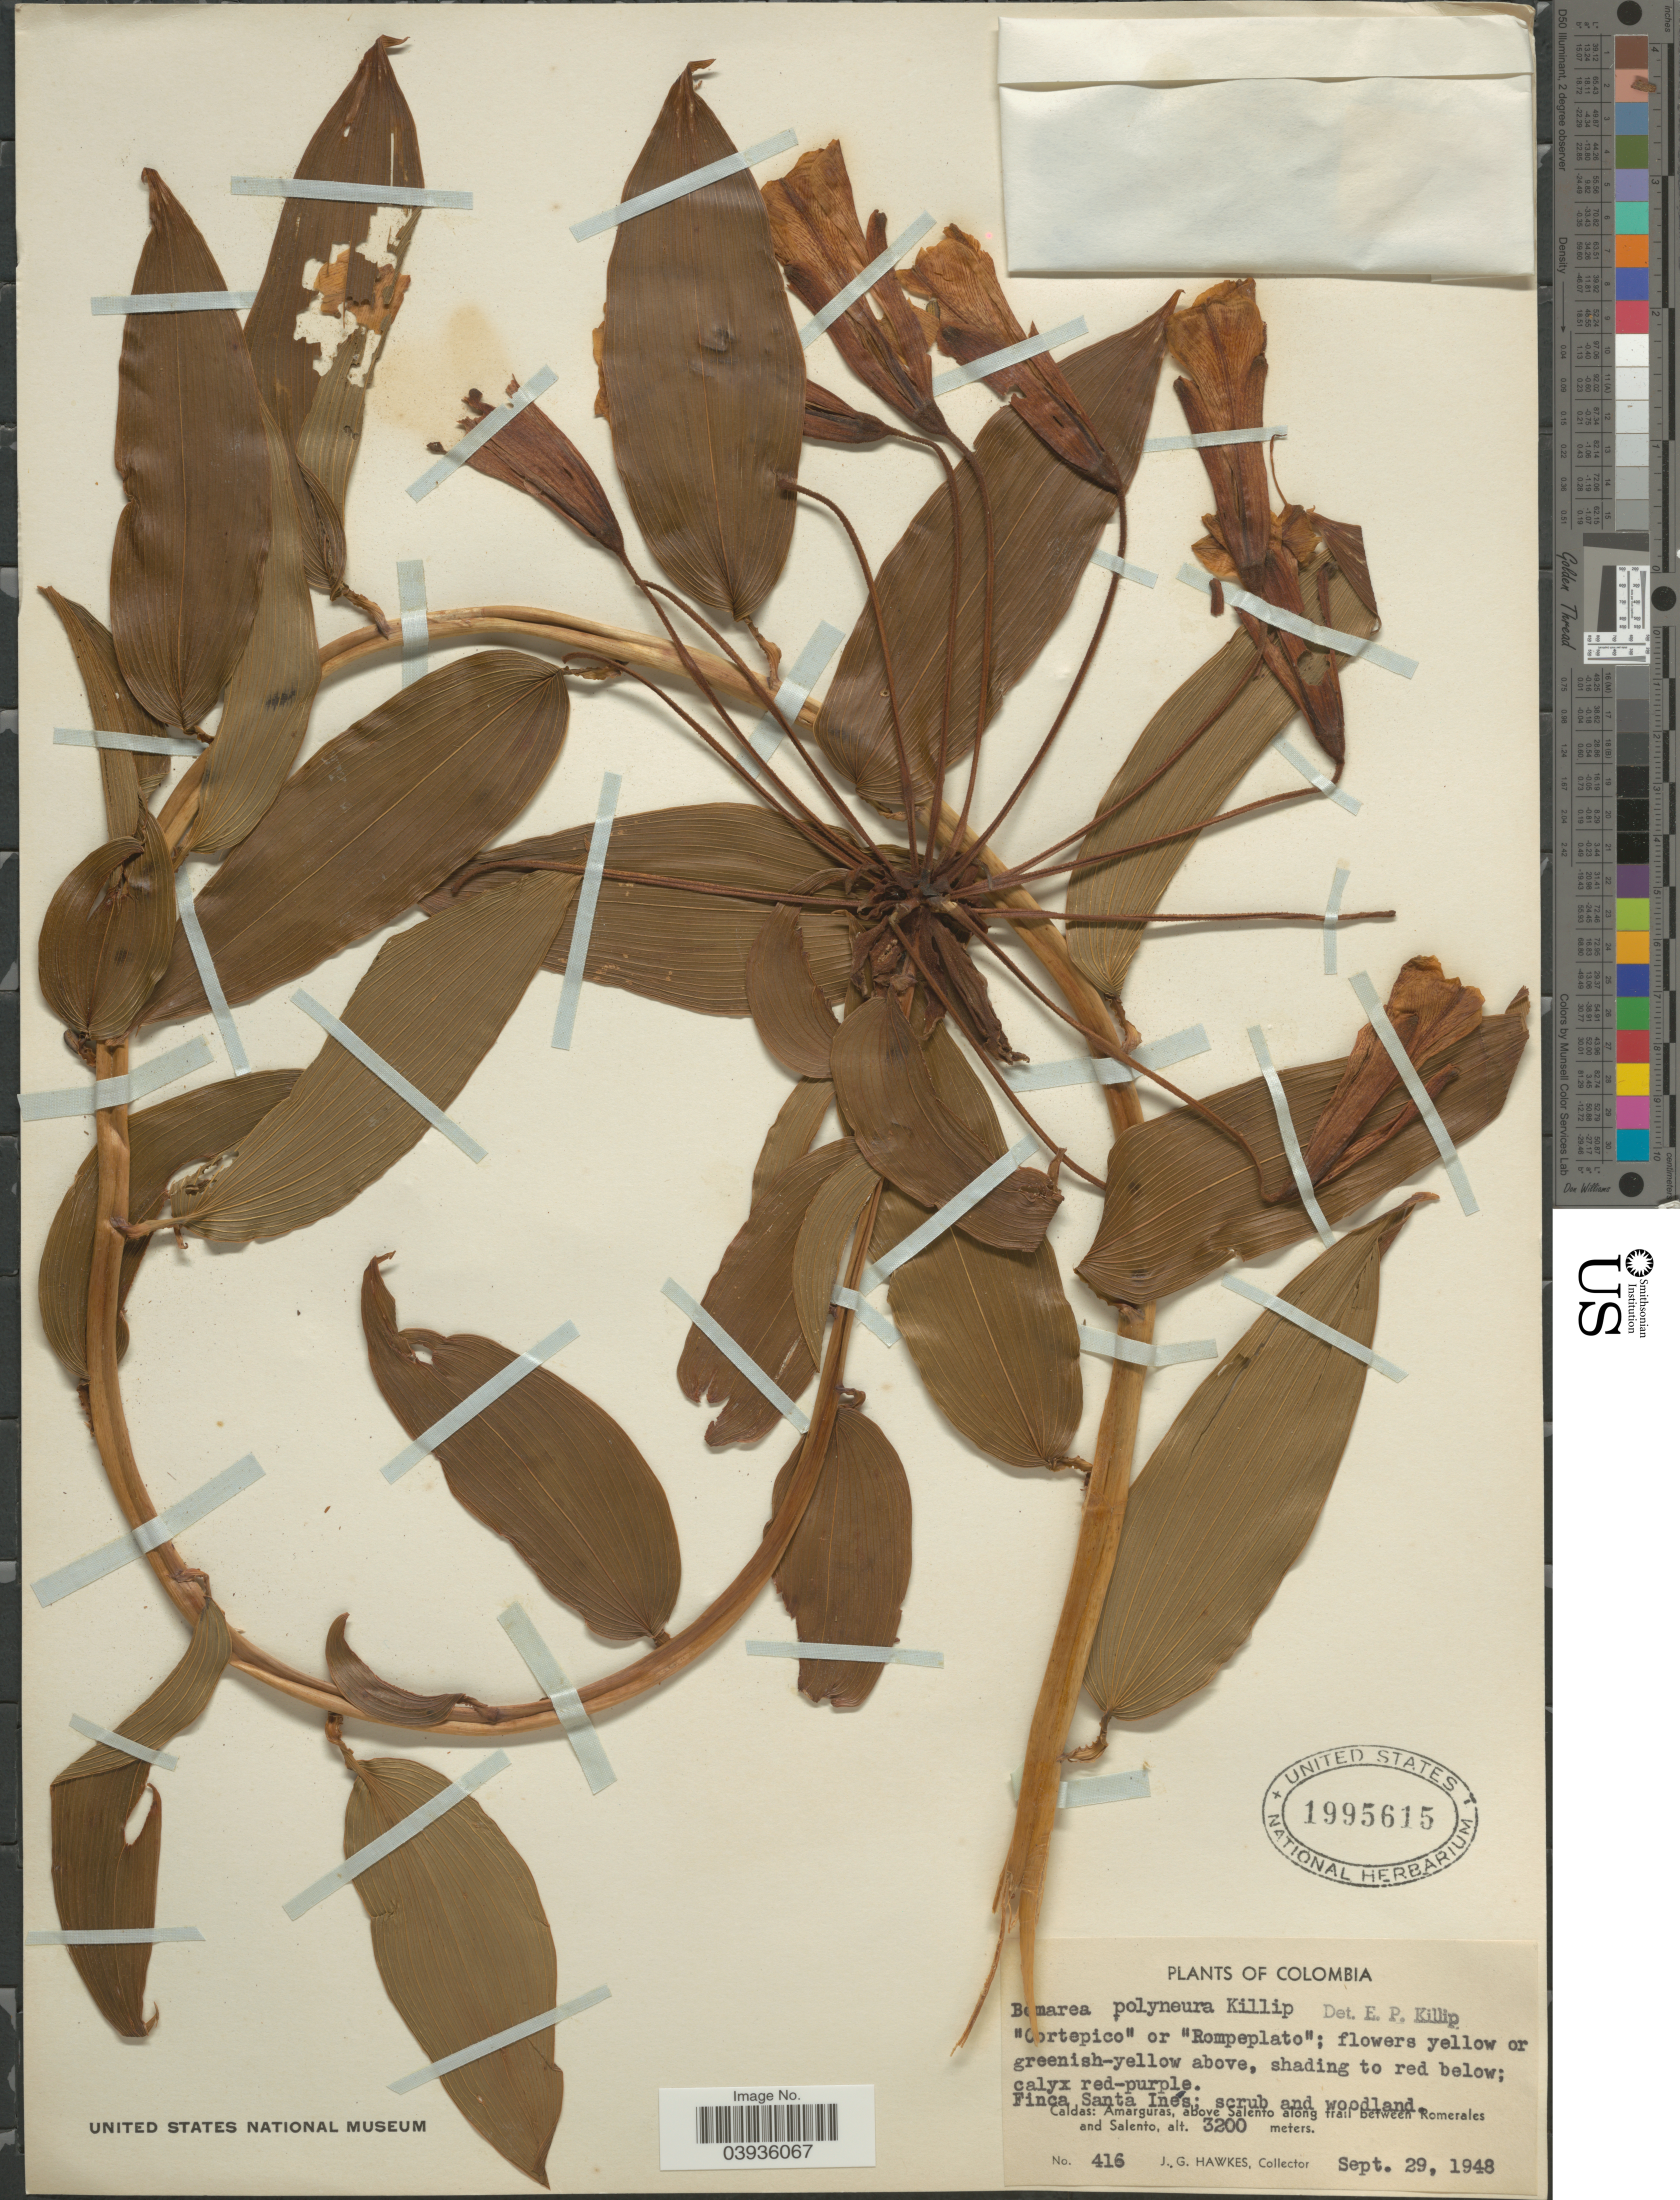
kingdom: Plantae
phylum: Tracheophyta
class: Liliopsida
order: Liliales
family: Alstroemeriaceae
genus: Bomarea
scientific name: Bomarea polyneura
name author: Killip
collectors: J. Hawkes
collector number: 416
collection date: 1948-09-29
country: Colombia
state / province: Caldas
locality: Finca Santa Inés. Amarguras, above Salento along trail between Romerales and Salento.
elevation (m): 3200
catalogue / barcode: US 1995615